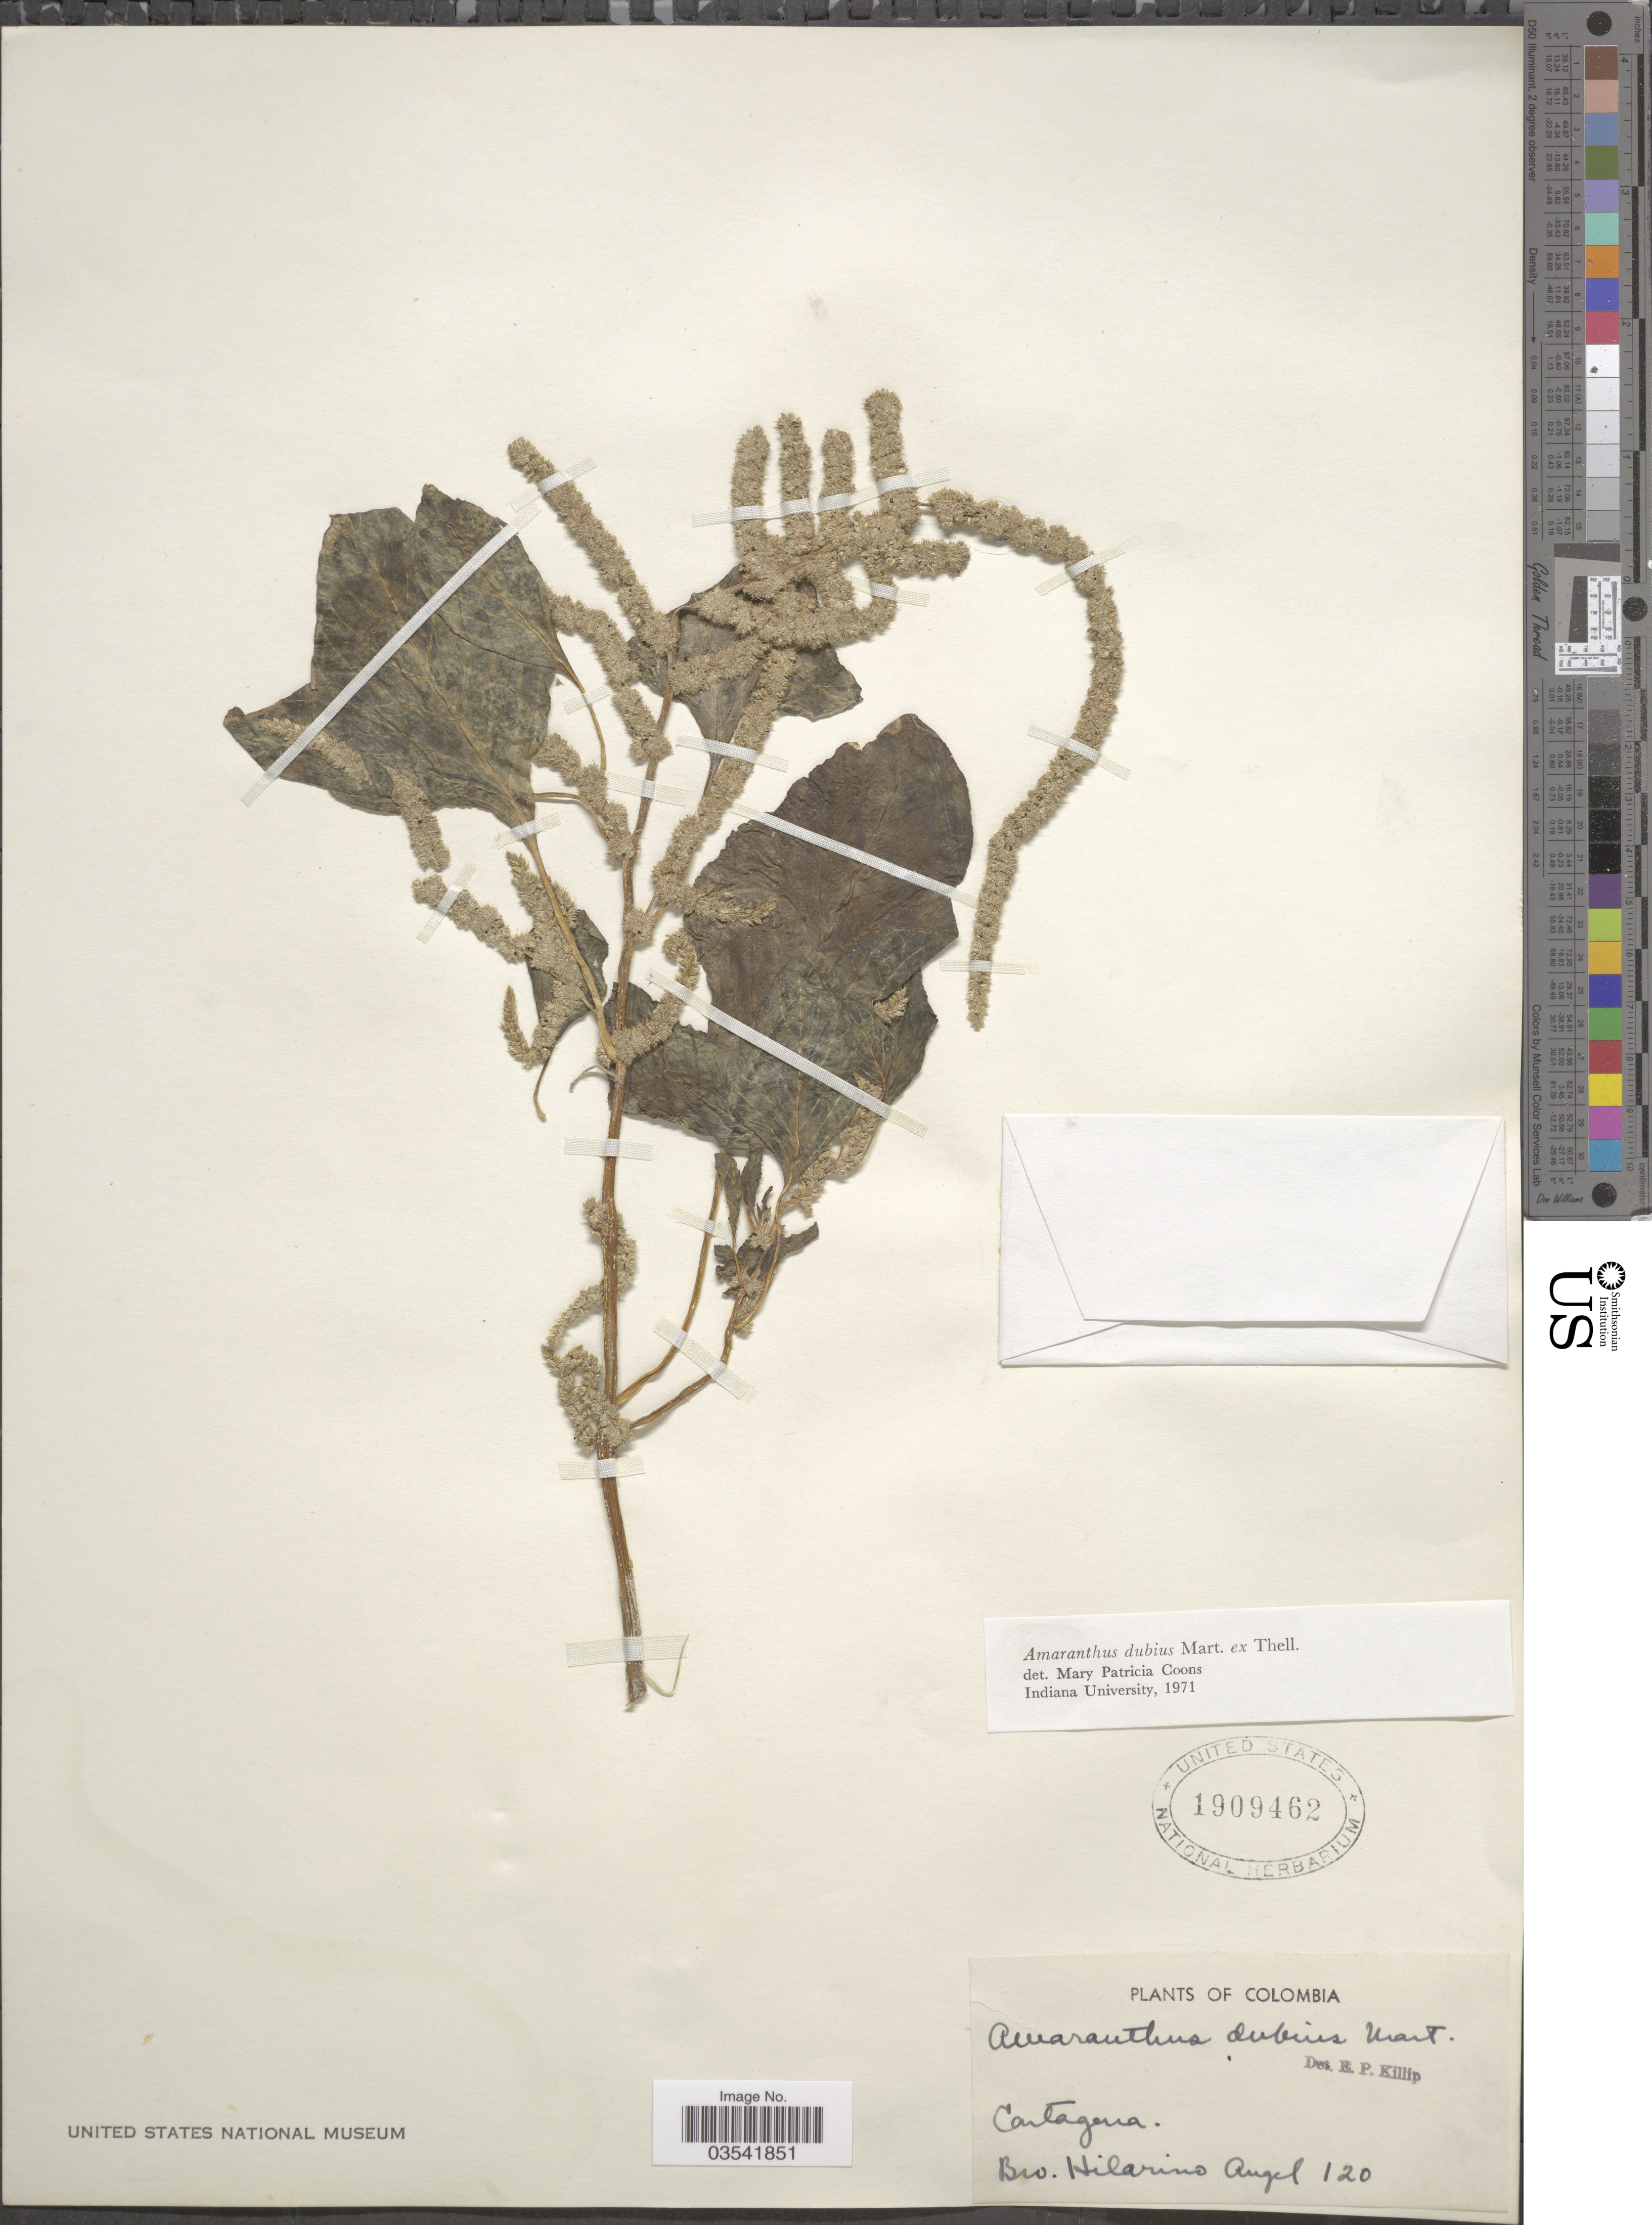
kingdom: Plantae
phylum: Tracheophyta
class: Magnoliopsida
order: Caryophyllales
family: Amaranthaceae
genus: Amaranthus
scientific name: Amaranthus dubius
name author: Mart. ex Thell.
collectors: H. Angel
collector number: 120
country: Colombia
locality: Cartagena.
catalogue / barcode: US 1909462